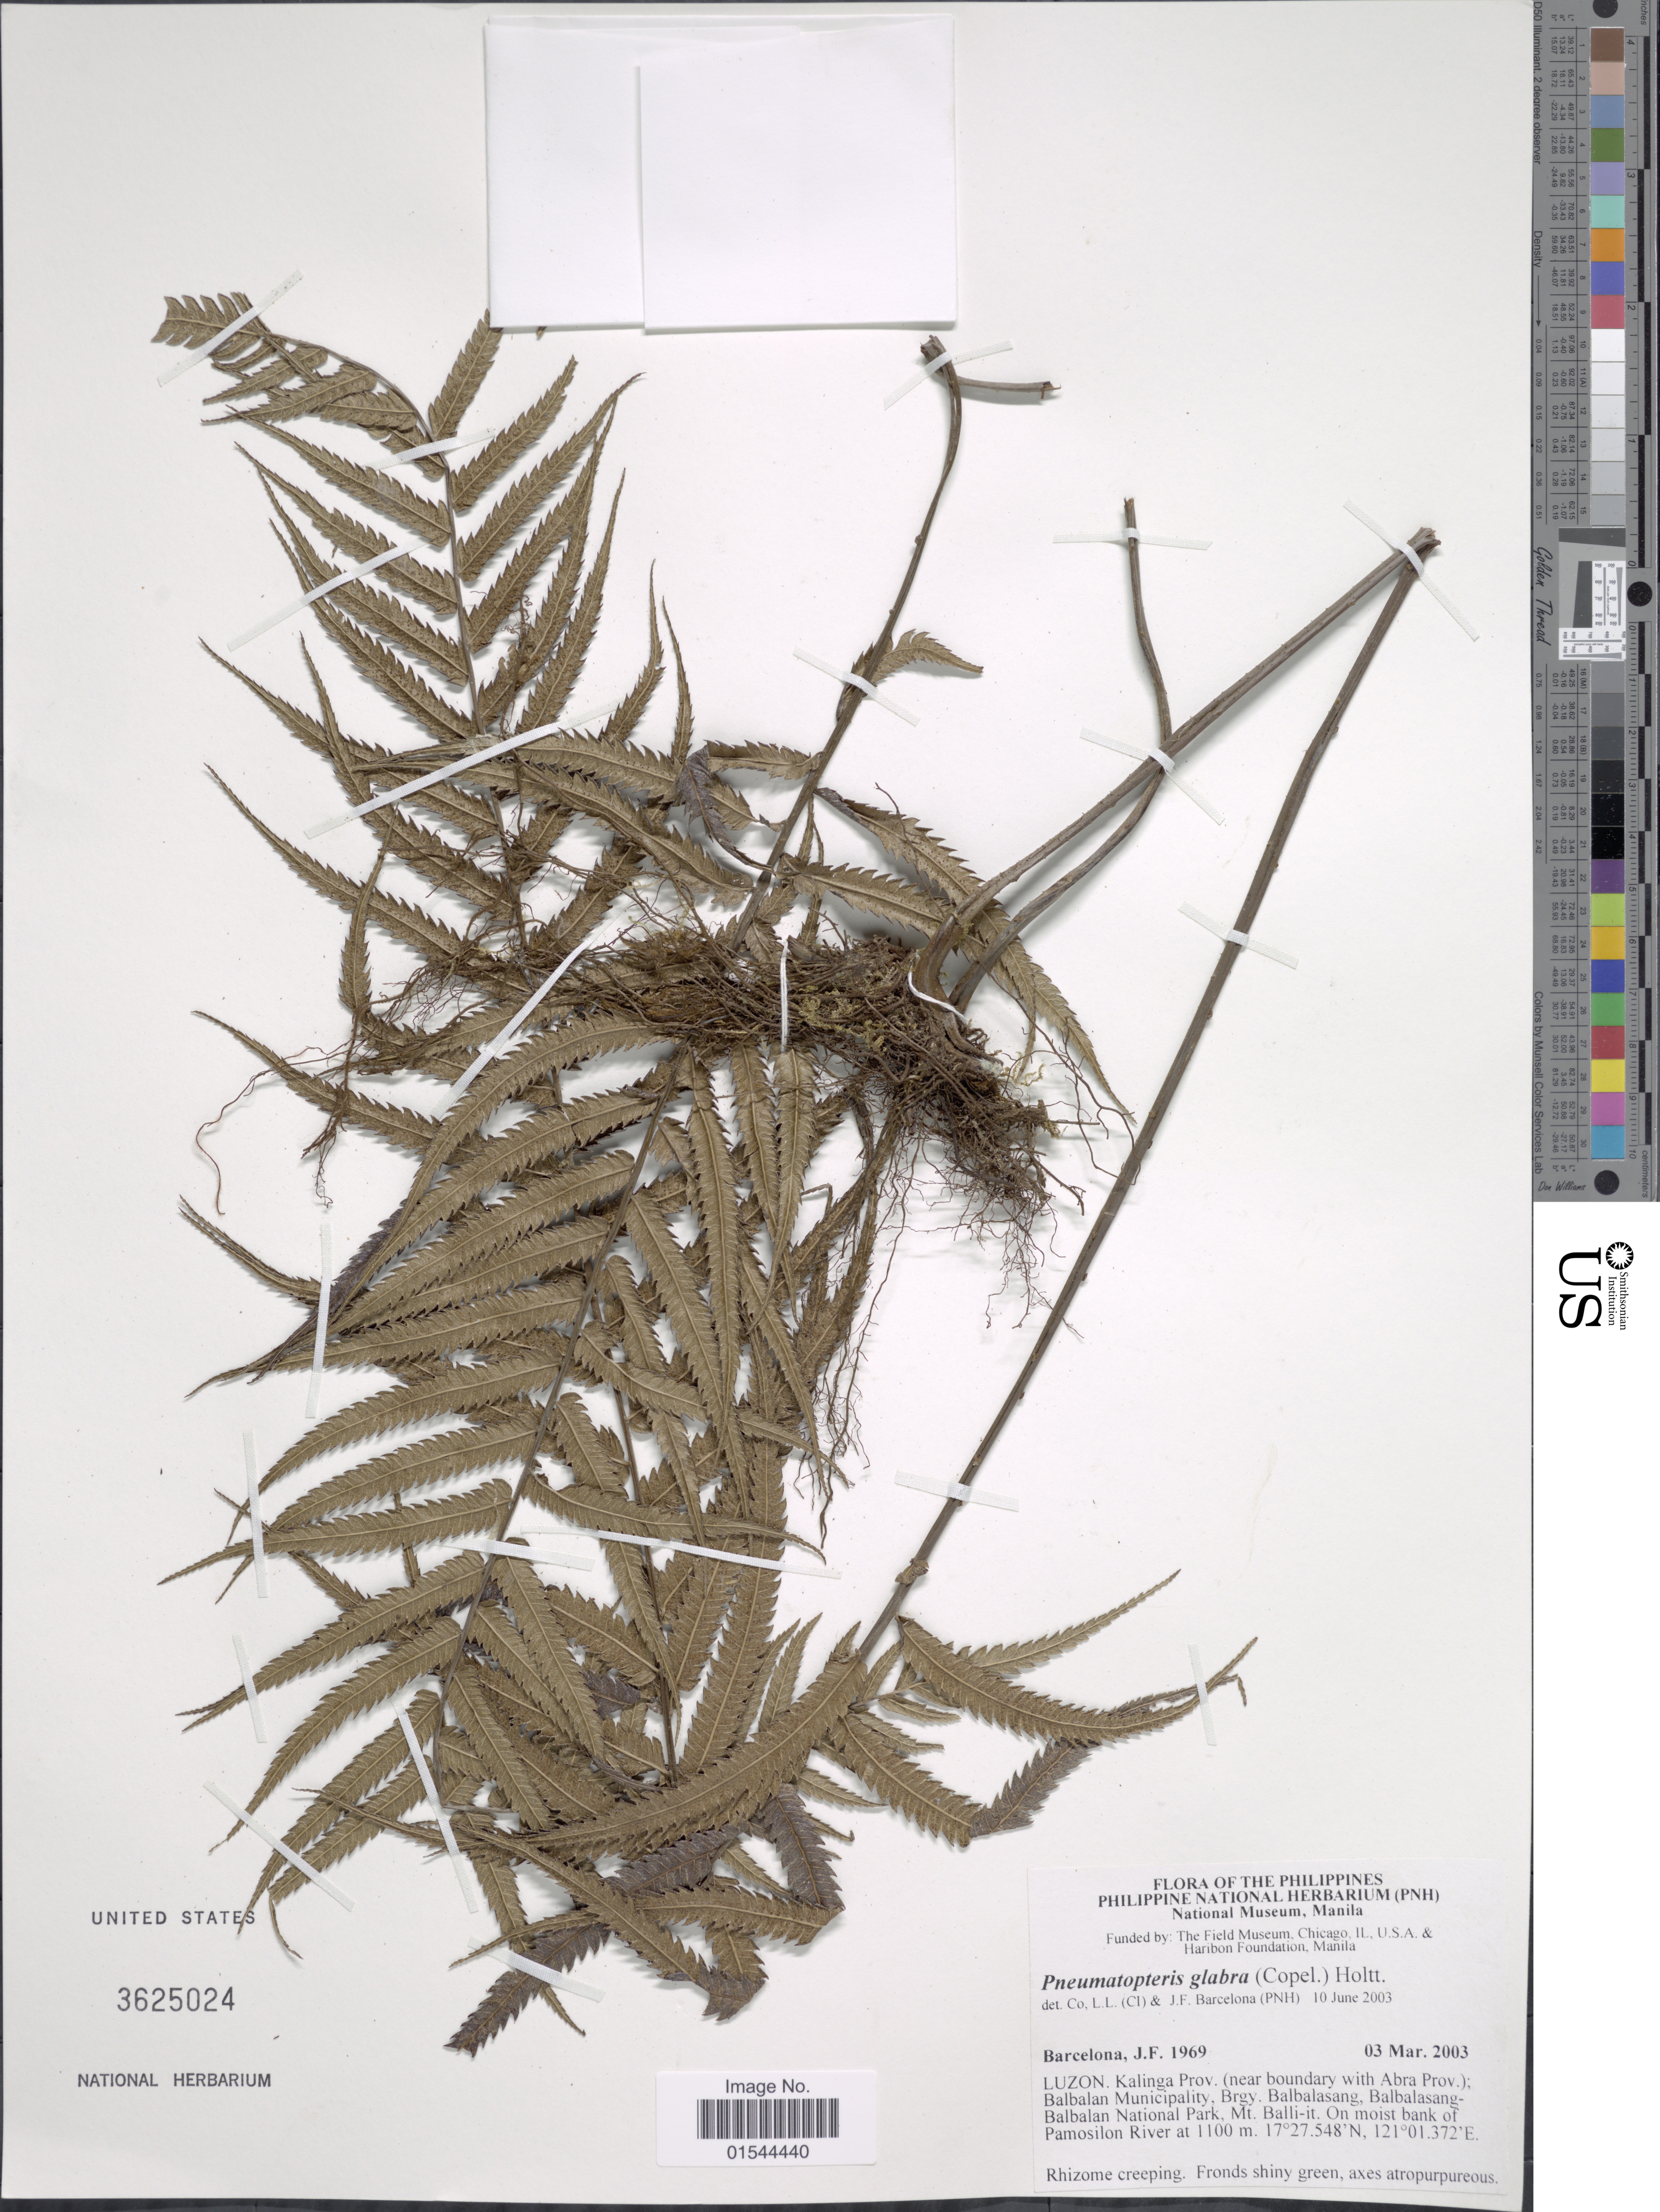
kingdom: Plantae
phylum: Tracheophyta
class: Polypodiopsida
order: Polypodiales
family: Thelypteridaceae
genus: Pneumatopteris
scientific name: Pneumatopteris glabra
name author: (Copel.) Holttum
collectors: J. F. Barcelona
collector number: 1969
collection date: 2003-03-03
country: Philippines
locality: Luzon. Kalinga Prov. (near boundary with Abra Prov.); Balbalan Municipality, Brgy. Balbalasang, Balbalasang-Balbalan National Park, Mt. Balli-it, on moist bank of PAmosilon River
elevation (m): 1100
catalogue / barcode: US 3625024